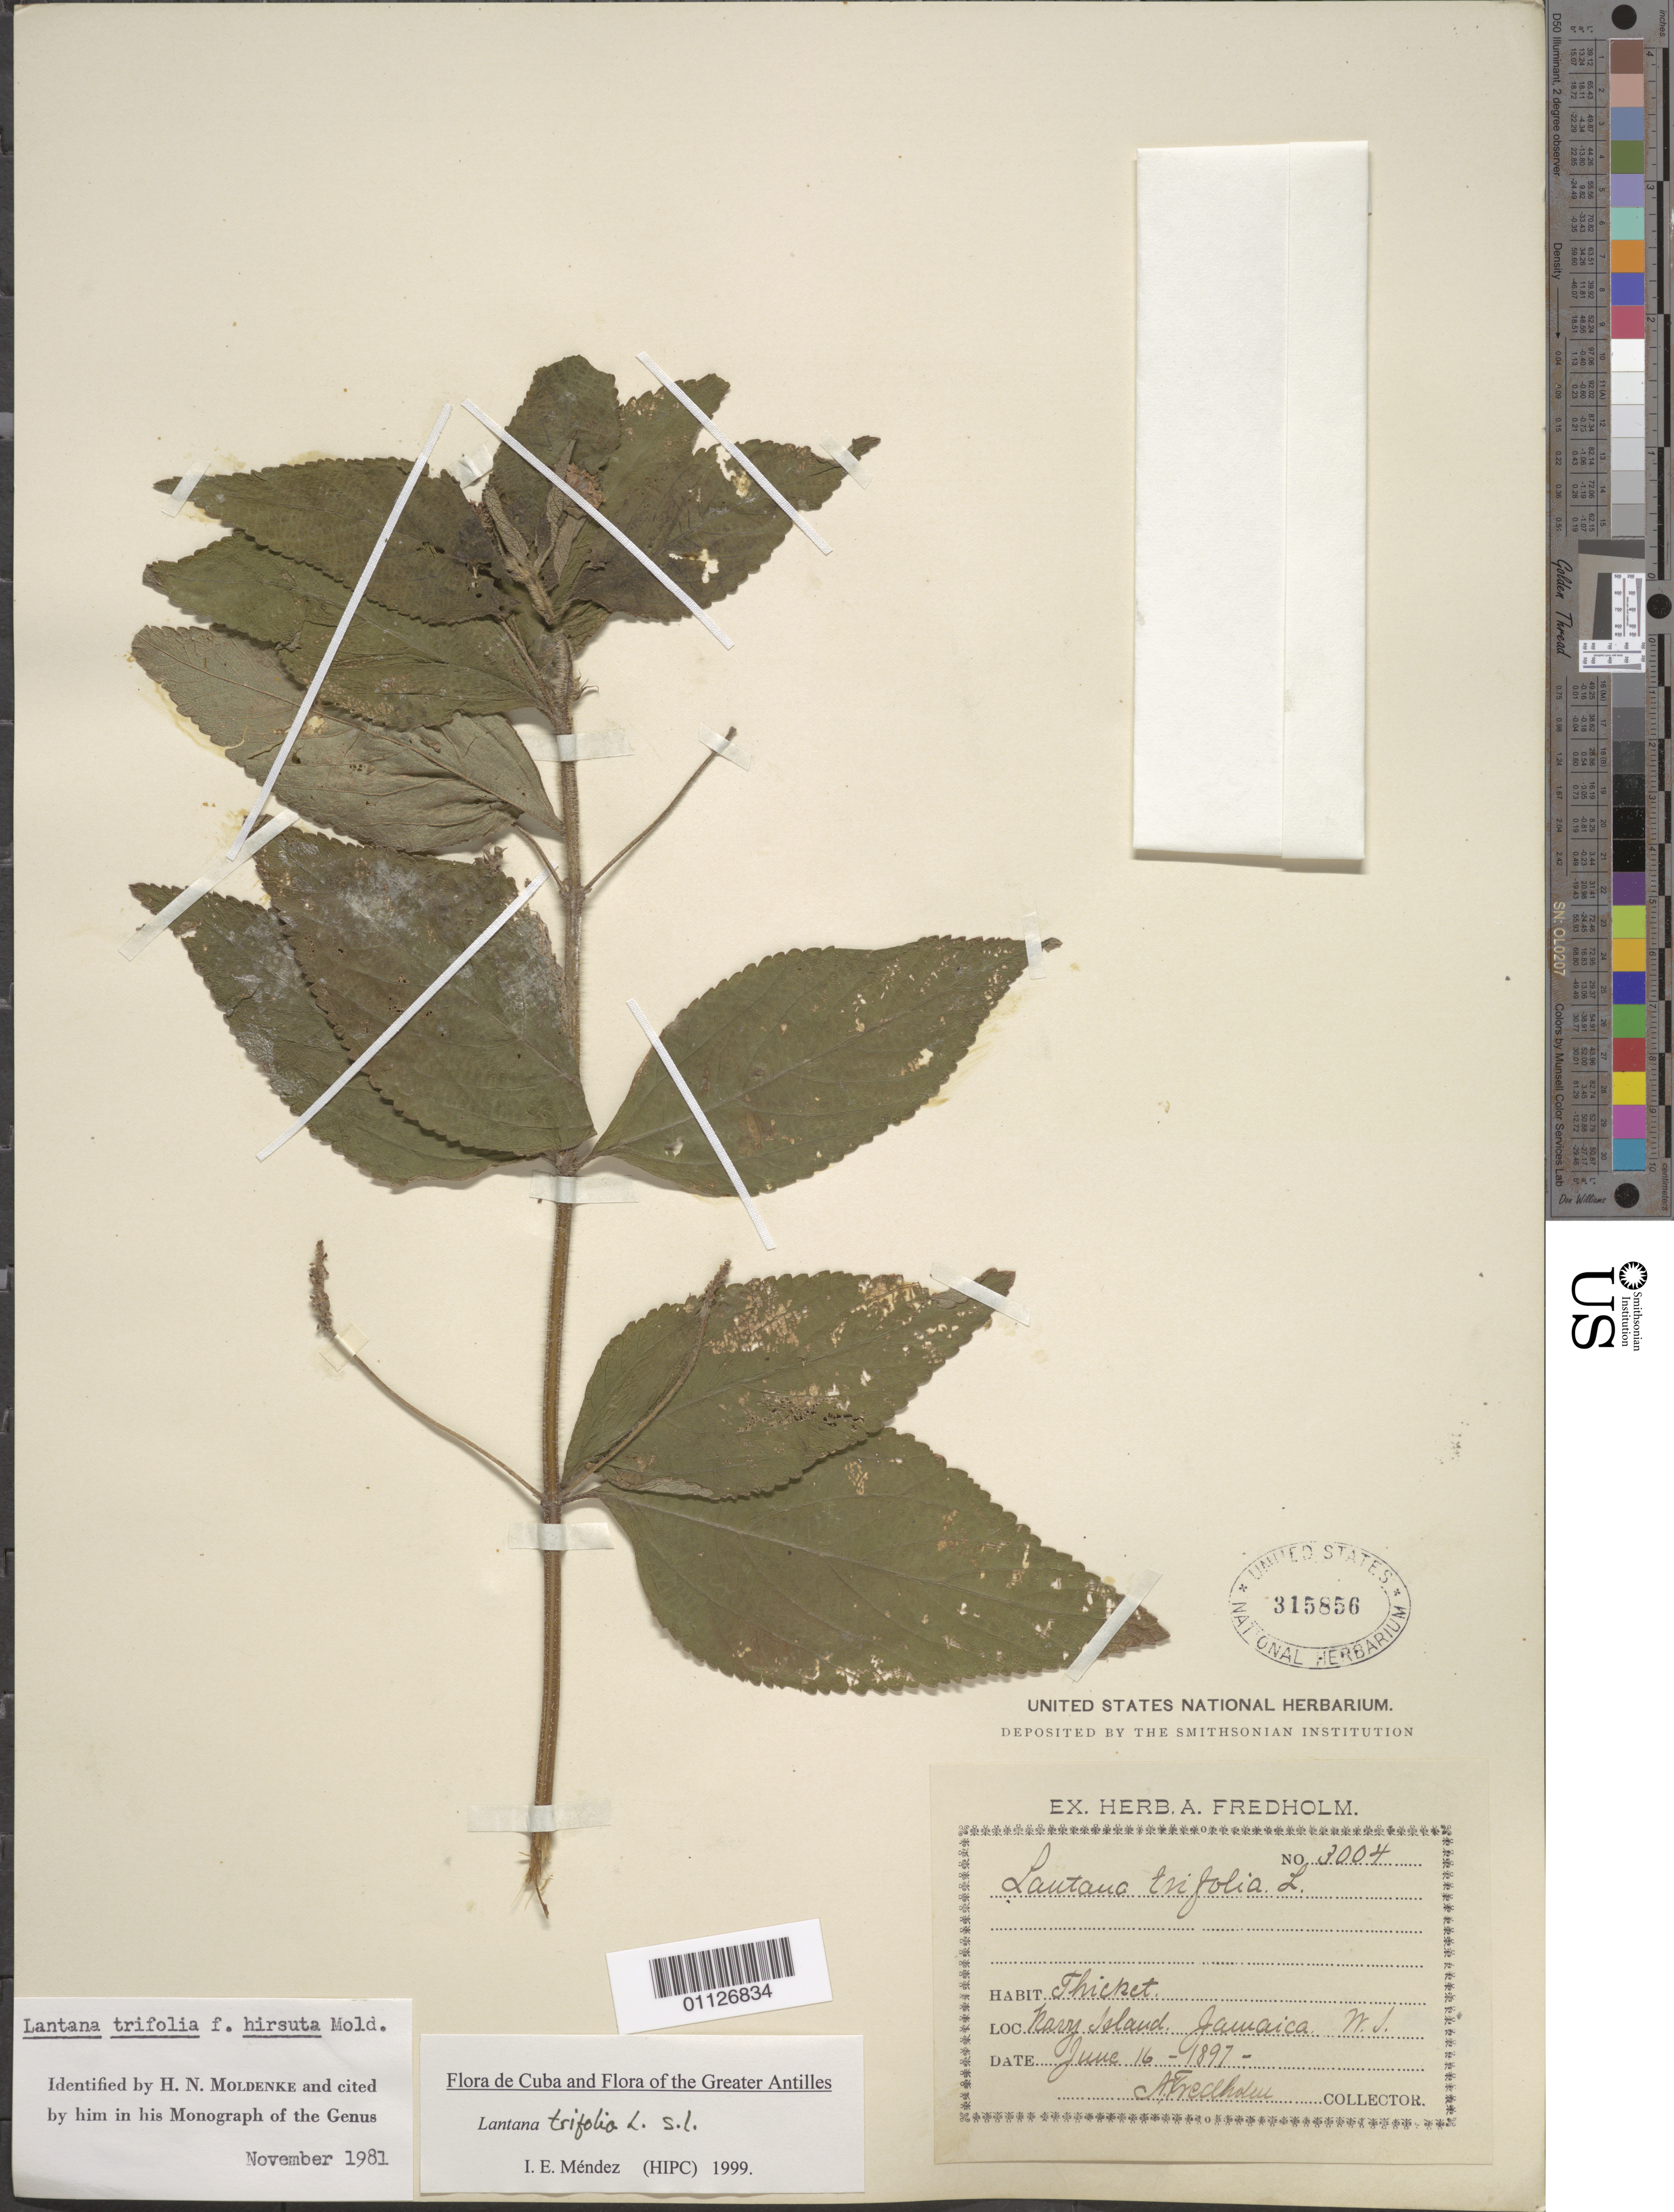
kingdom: Plantae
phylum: Tracheophyta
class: Magnoliopsida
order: Lamiales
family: Verbenaceae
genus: Lantana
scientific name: Lantana trifolia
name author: L.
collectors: A. Fredholm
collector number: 3004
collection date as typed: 16 Jun 1897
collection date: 1897-06-16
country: Jamaica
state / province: Portland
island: Navy Island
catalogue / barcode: US 315856